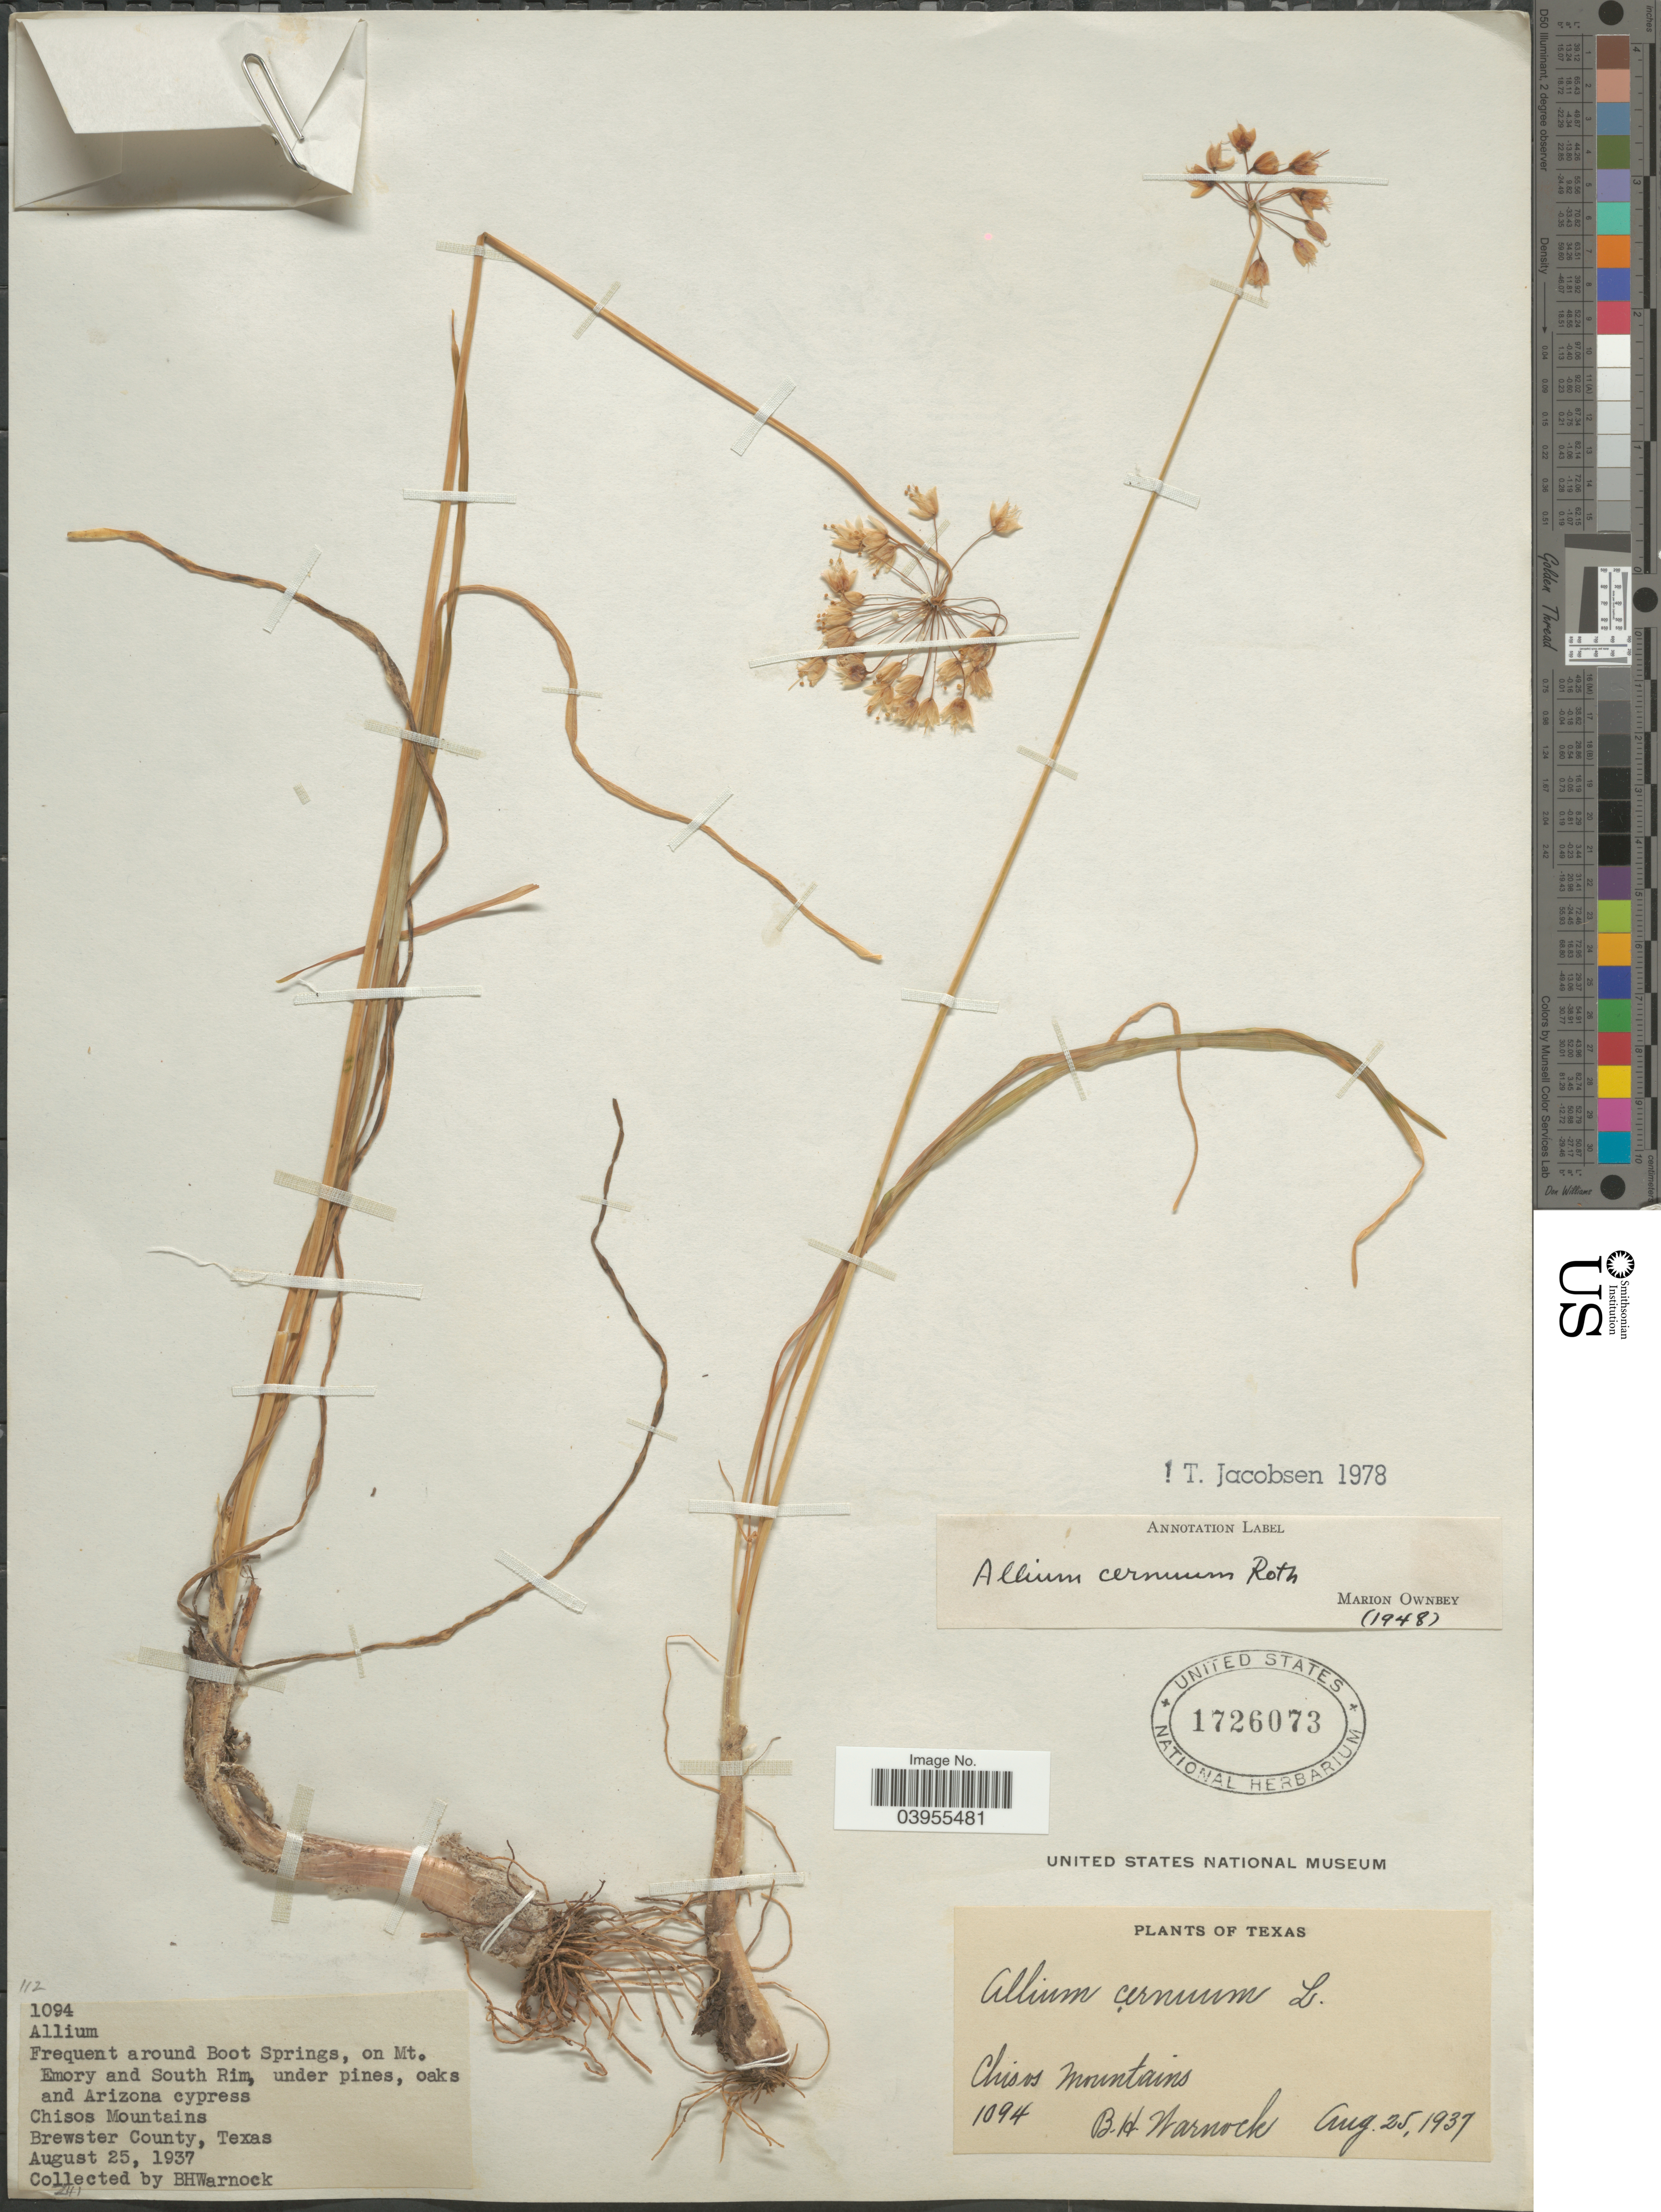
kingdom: Plantae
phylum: Tracheophyta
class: Liliopsida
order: Asparagales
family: Amaryllidaceae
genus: Allium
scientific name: Allium cernuum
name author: Roth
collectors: B. H. Warnock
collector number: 1094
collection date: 1937-08-25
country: United States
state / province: Texas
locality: Frequent around Boot Springs, on Mt. Emory and South Rim, under pines, oaks and Arizona cypress. Chisos Mountains. Brewster County.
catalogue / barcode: US 1726073